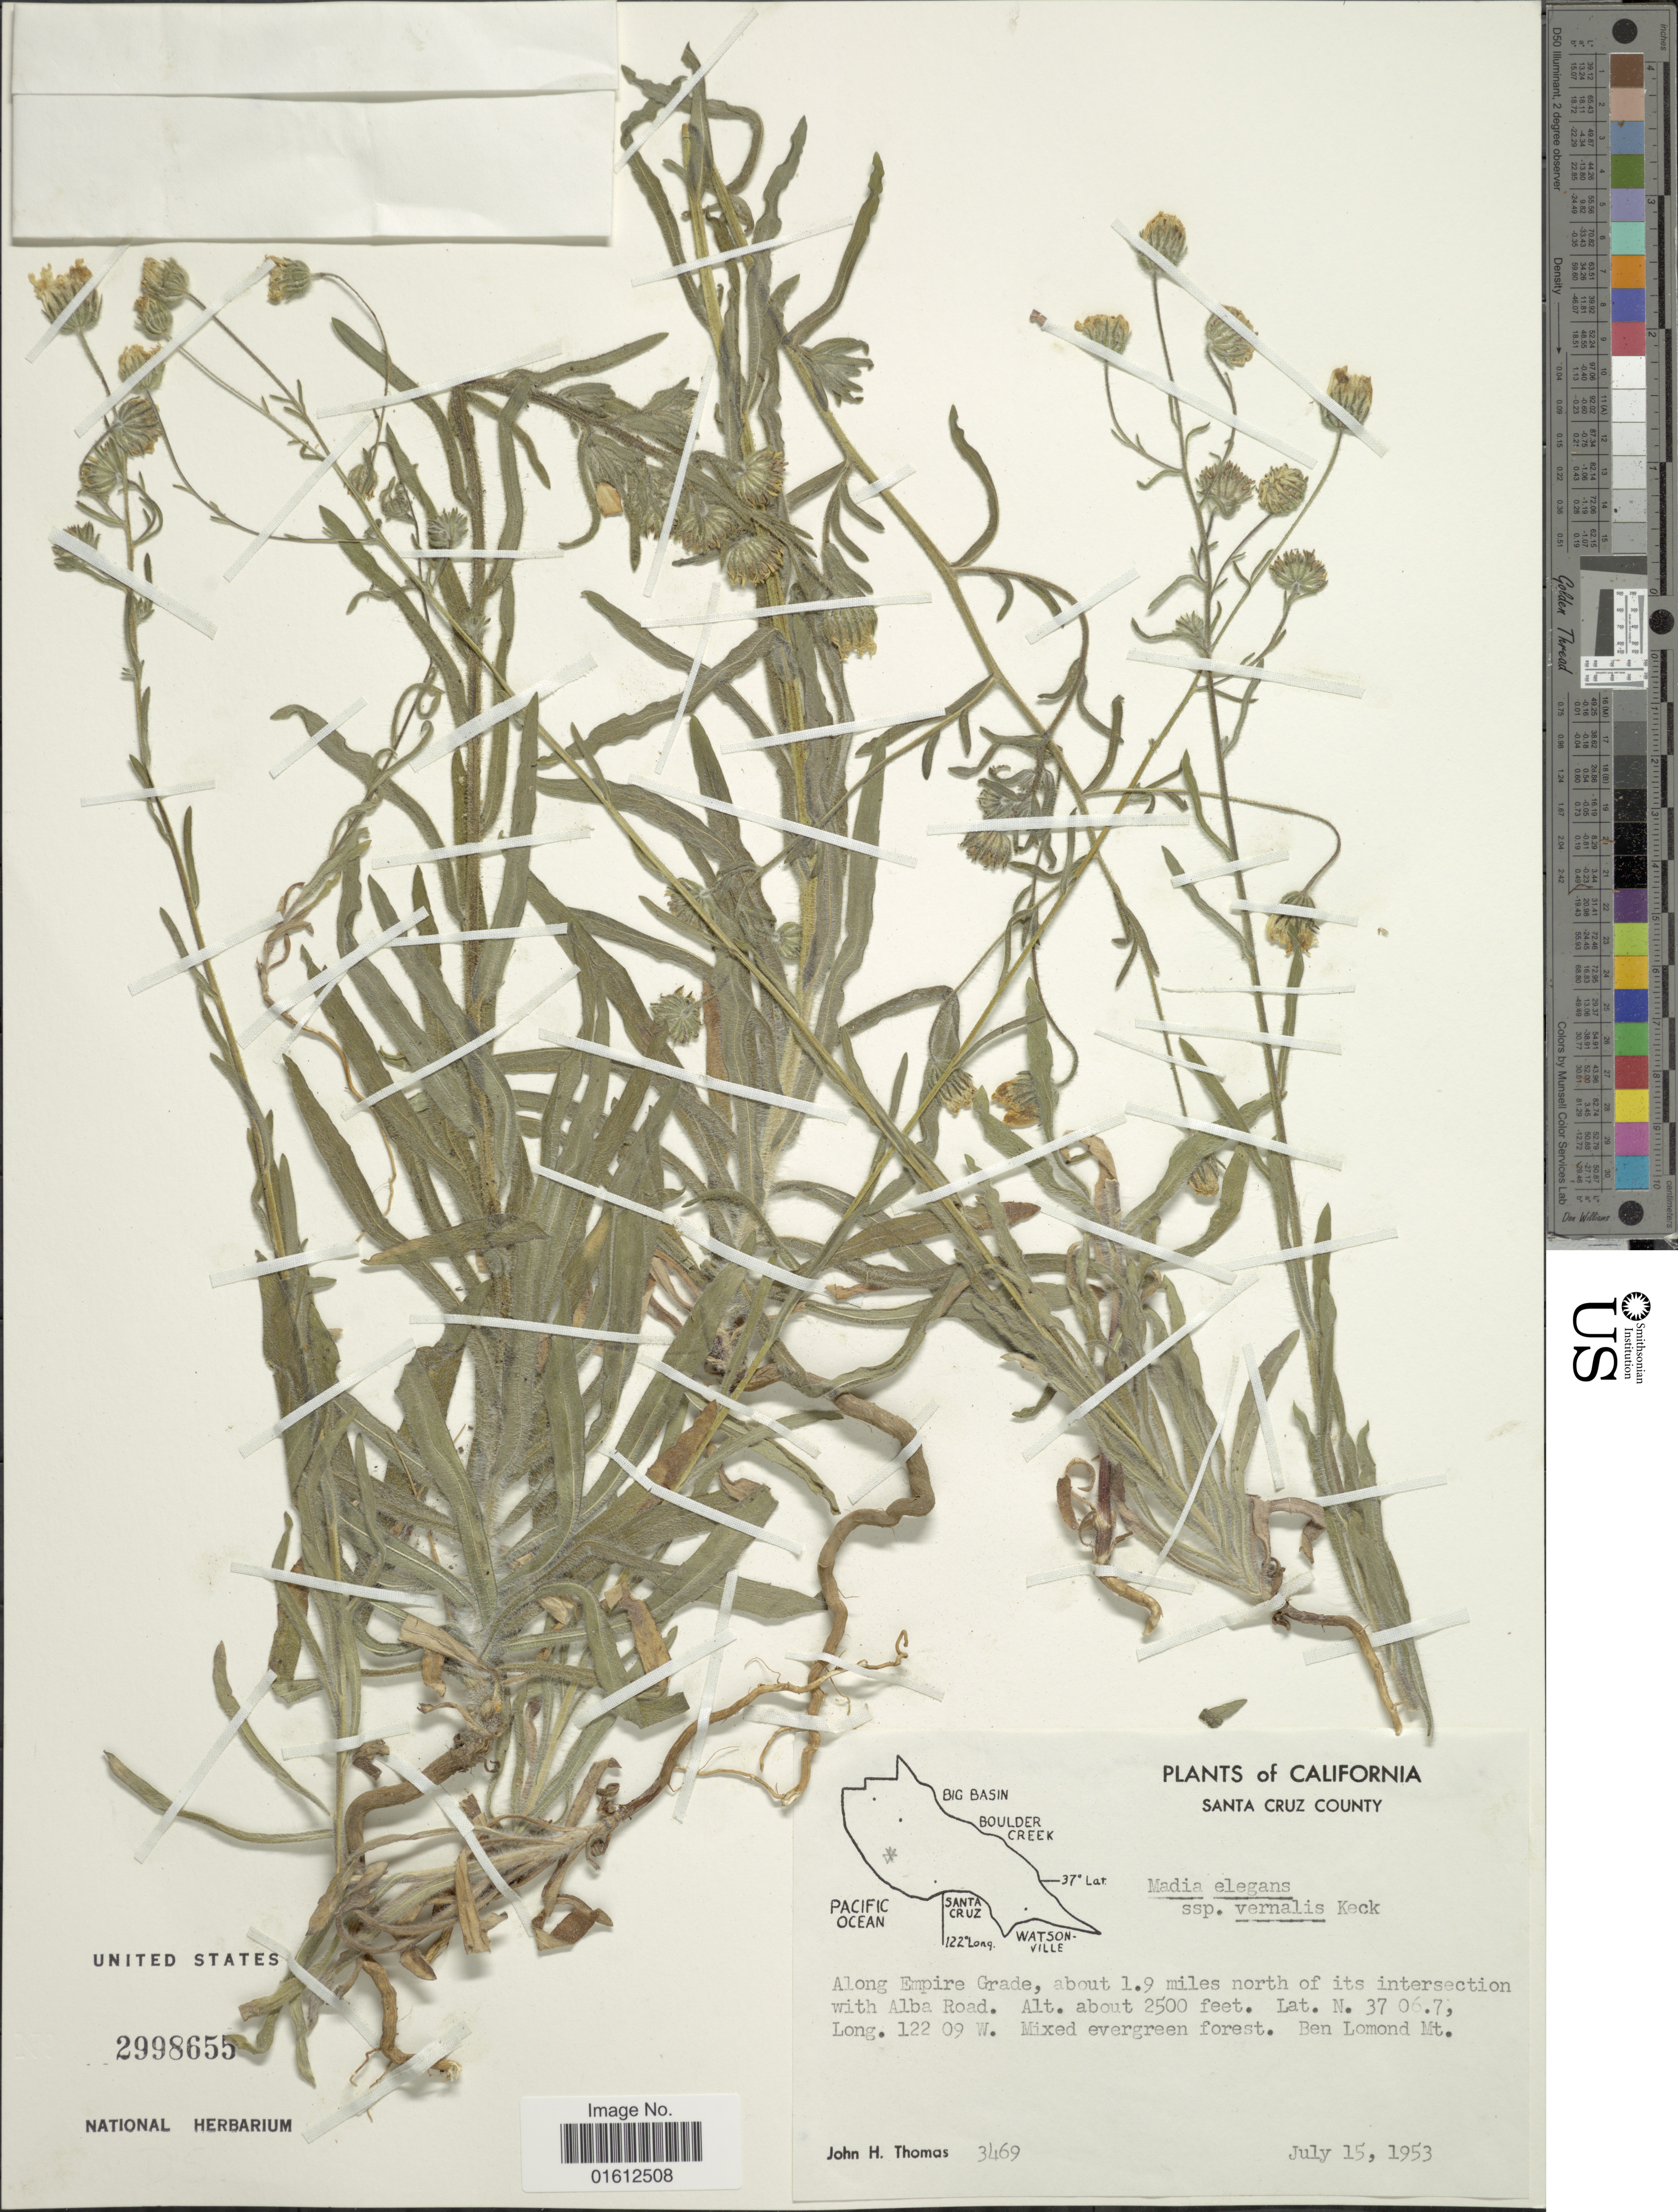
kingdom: Plantae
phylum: Tracheophyta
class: Magnoliopsida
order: Asterales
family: Asteraceae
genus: Madia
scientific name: Madia elegans subsp. vernalis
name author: D.D. Keck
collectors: J. H. Thomas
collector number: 3469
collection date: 1953-07-15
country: United States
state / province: California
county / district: Santa Cruz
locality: Santa Cruz County. Along Empire Grade, about 1.9 miles north of its intersection with Alba Road. Ben Lomond Mt.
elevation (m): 762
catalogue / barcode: US 2998655